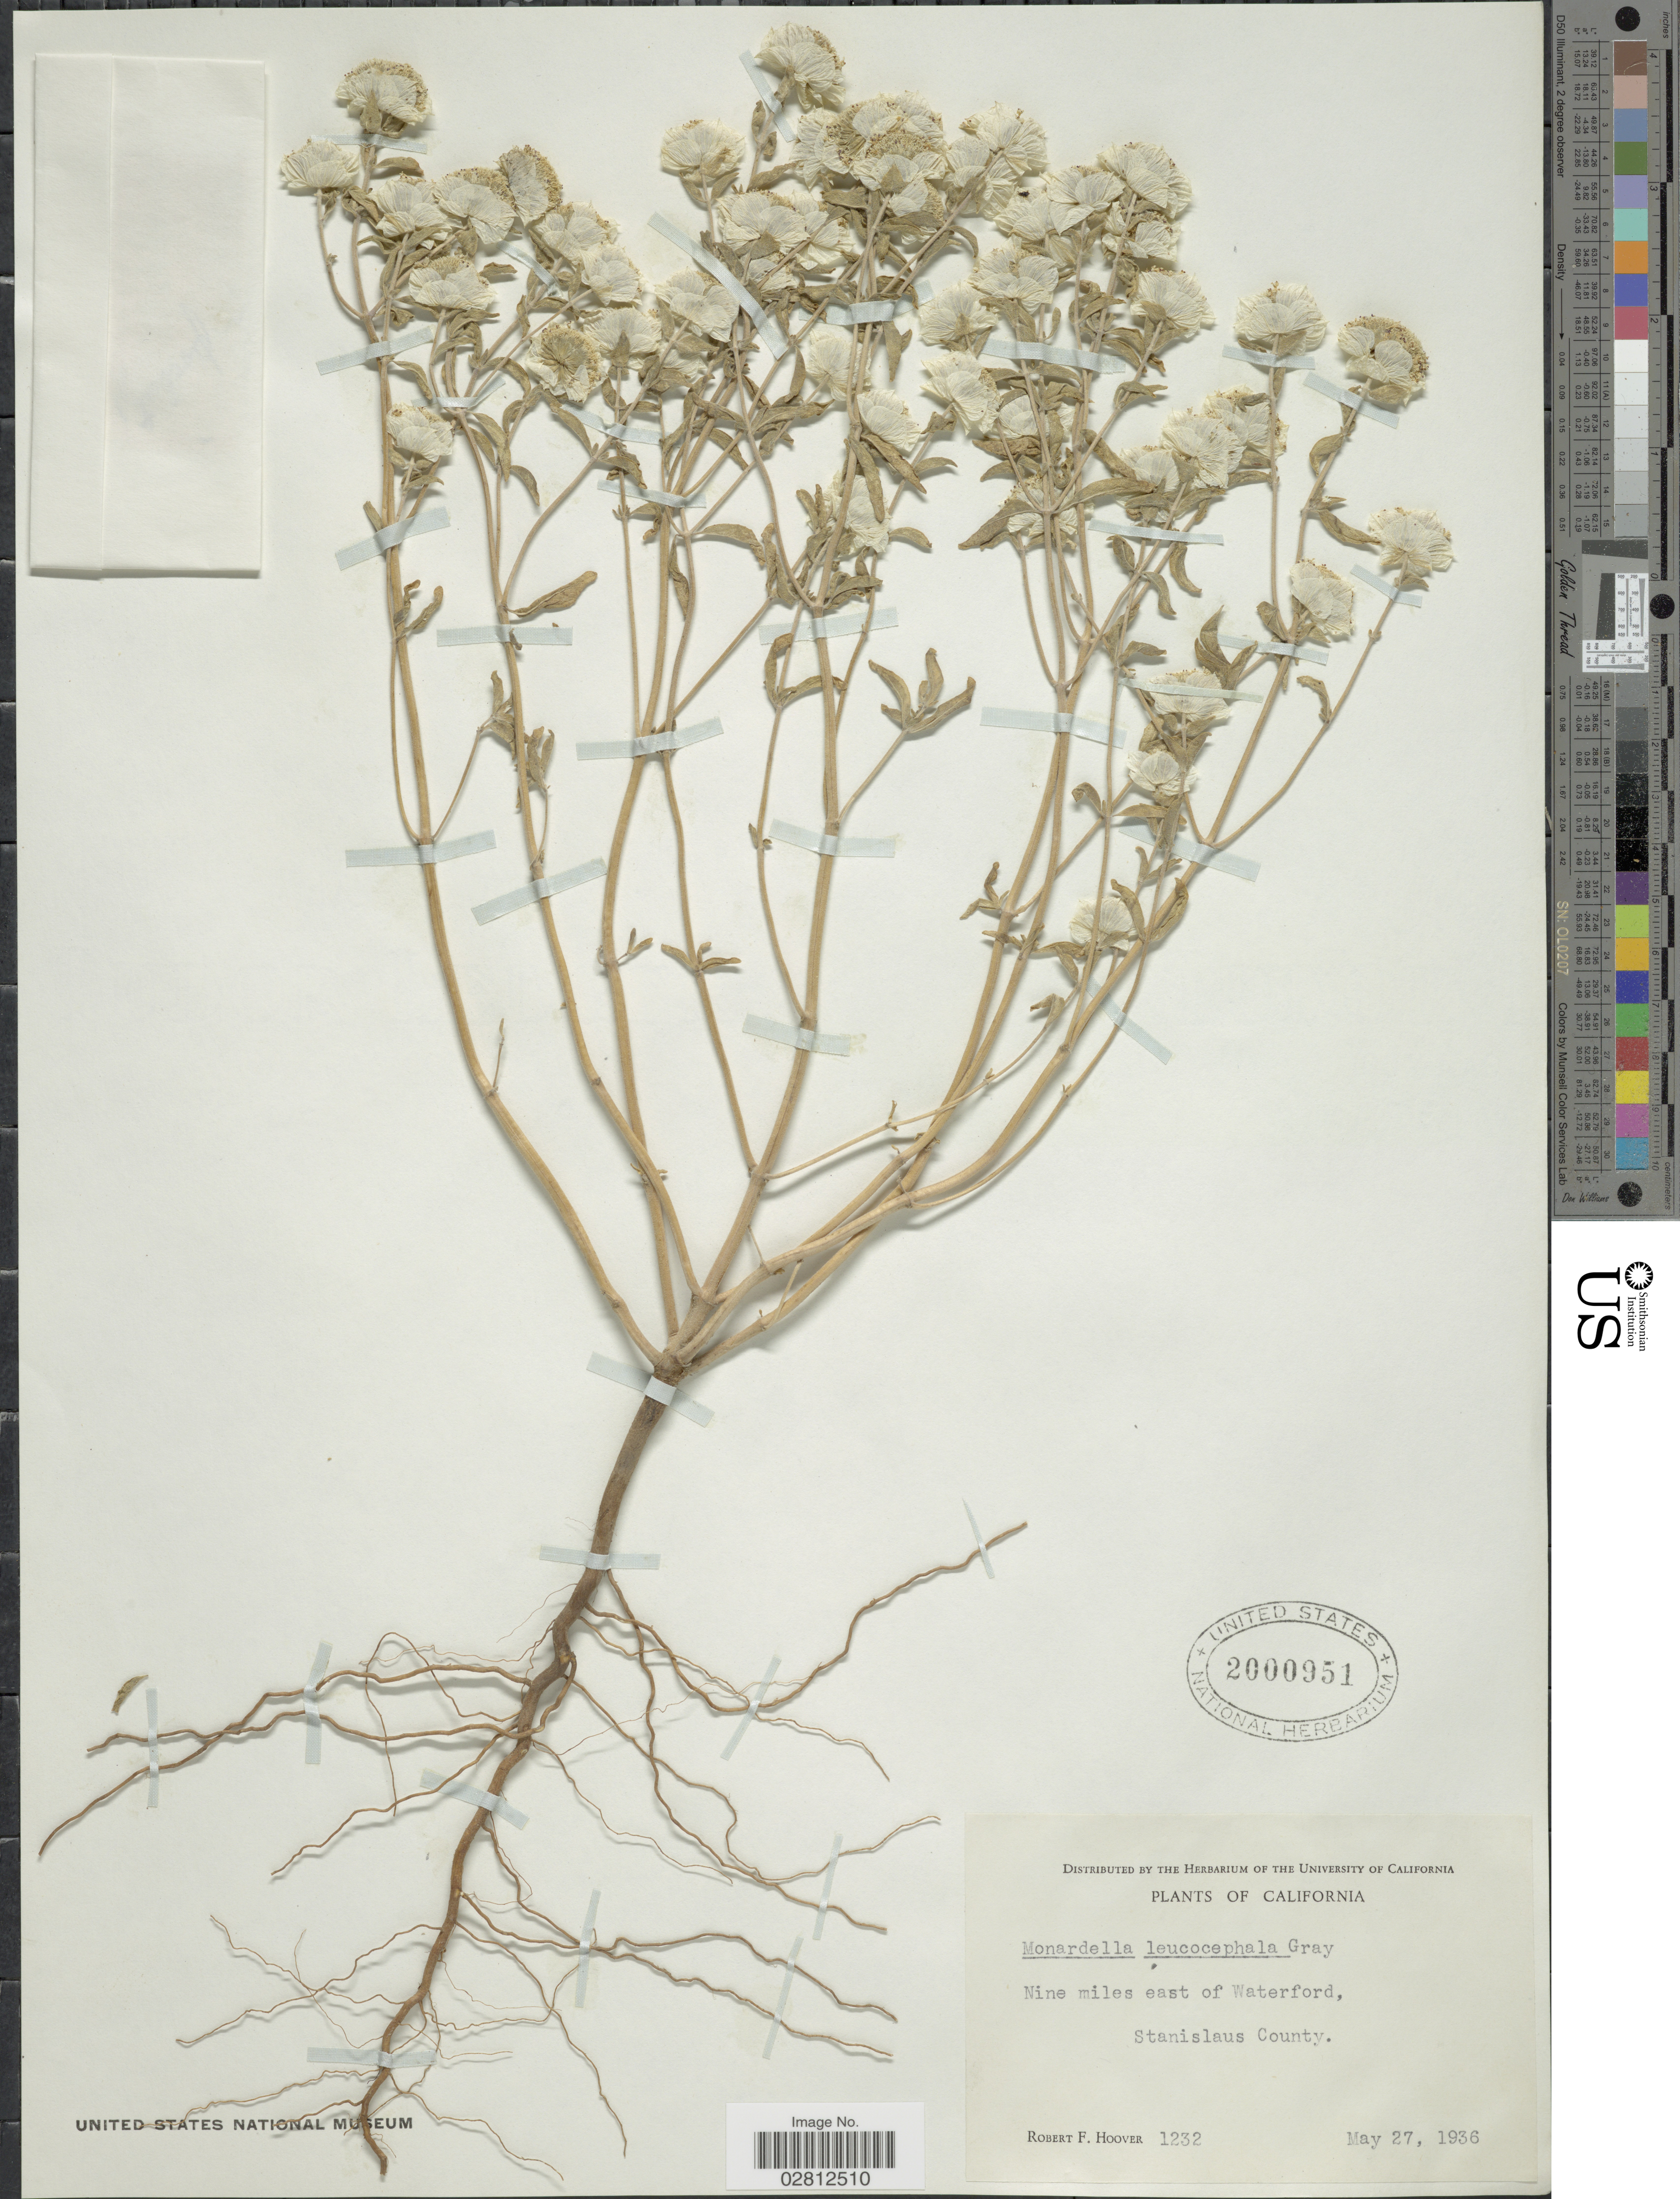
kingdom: Plantae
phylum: Tracheophyta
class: Magnoliopsida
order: Lamiales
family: Lamiaceae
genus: Monardella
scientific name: Monardella leucocephala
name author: A. Gray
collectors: R. F. Hoover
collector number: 1232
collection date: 1936-05-27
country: United States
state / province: California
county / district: Stanislaus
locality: Nine miles east of Waterford, Stanislaus County.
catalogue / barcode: US 2000951